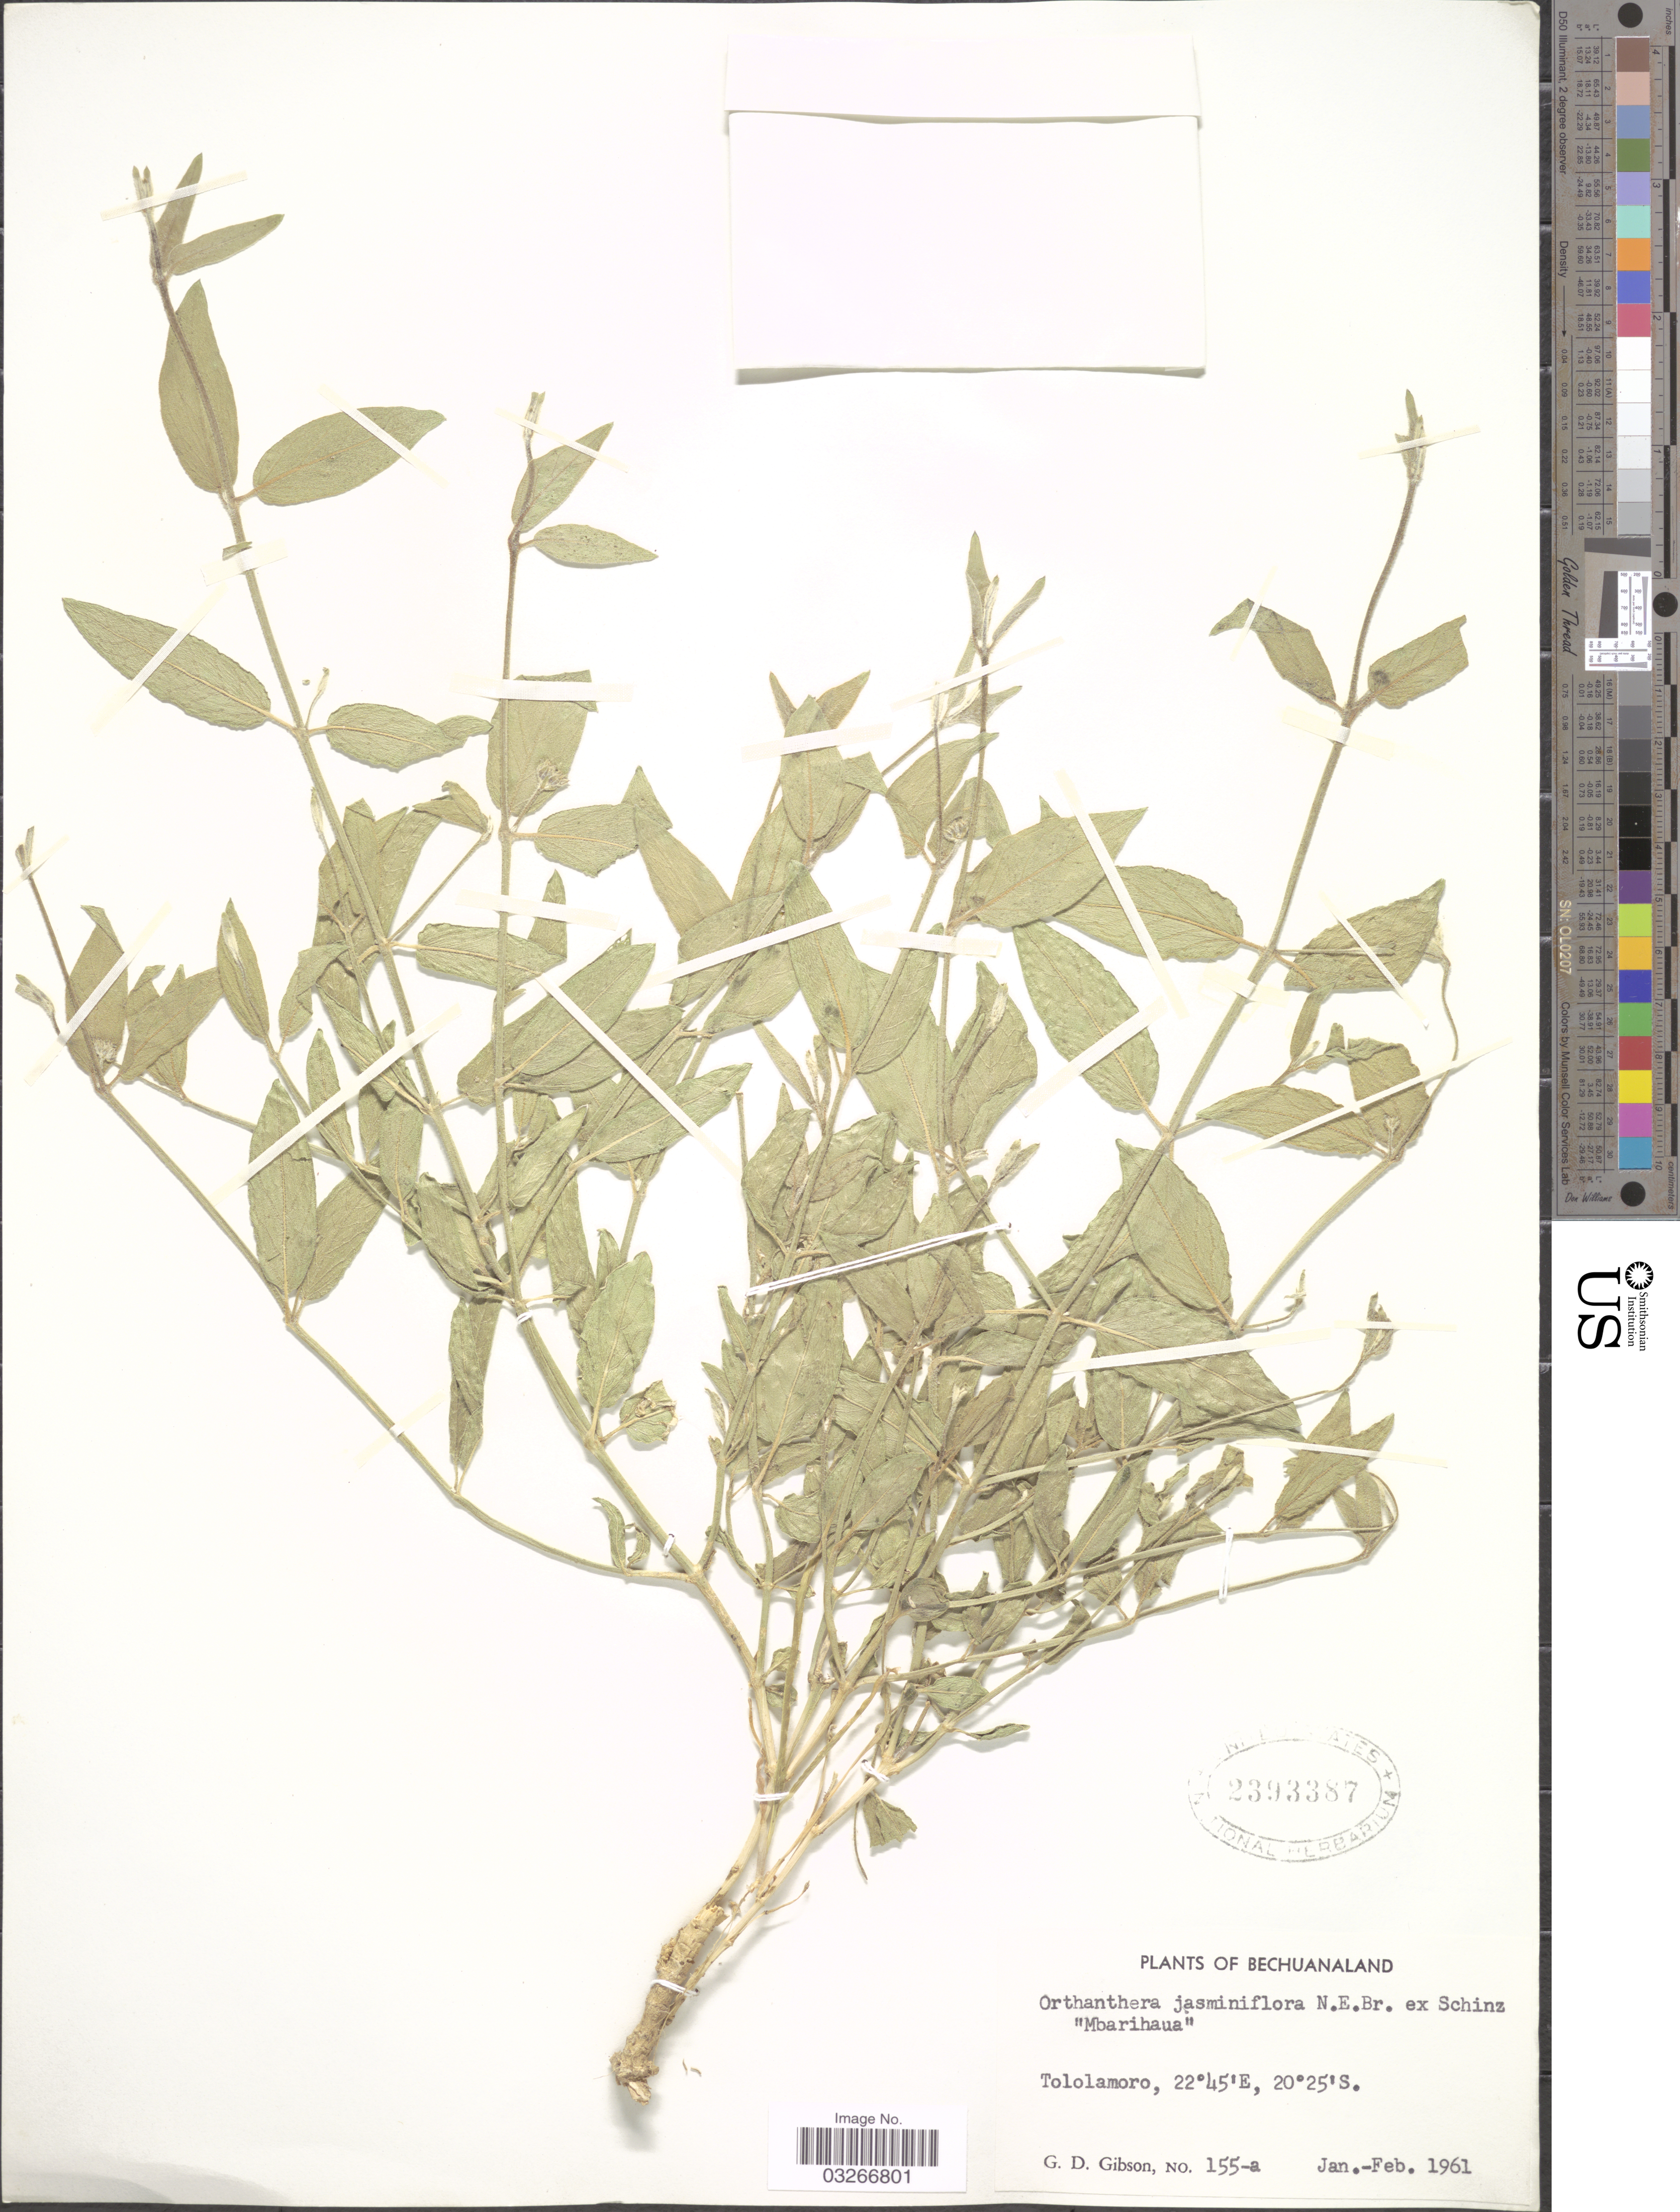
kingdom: Plantae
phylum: Tracheophyta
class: Magnoliopsida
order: Gentianales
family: Apocynaceae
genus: Orthanthera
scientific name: Orthanthera jasminiflora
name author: (Decne.) N.E. Br. ex Schinz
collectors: G. D. Gibson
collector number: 155-a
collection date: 1961-01/1961-02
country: Botswana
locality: Bechuanaland, Tololamoro.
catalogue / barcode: US 2393387